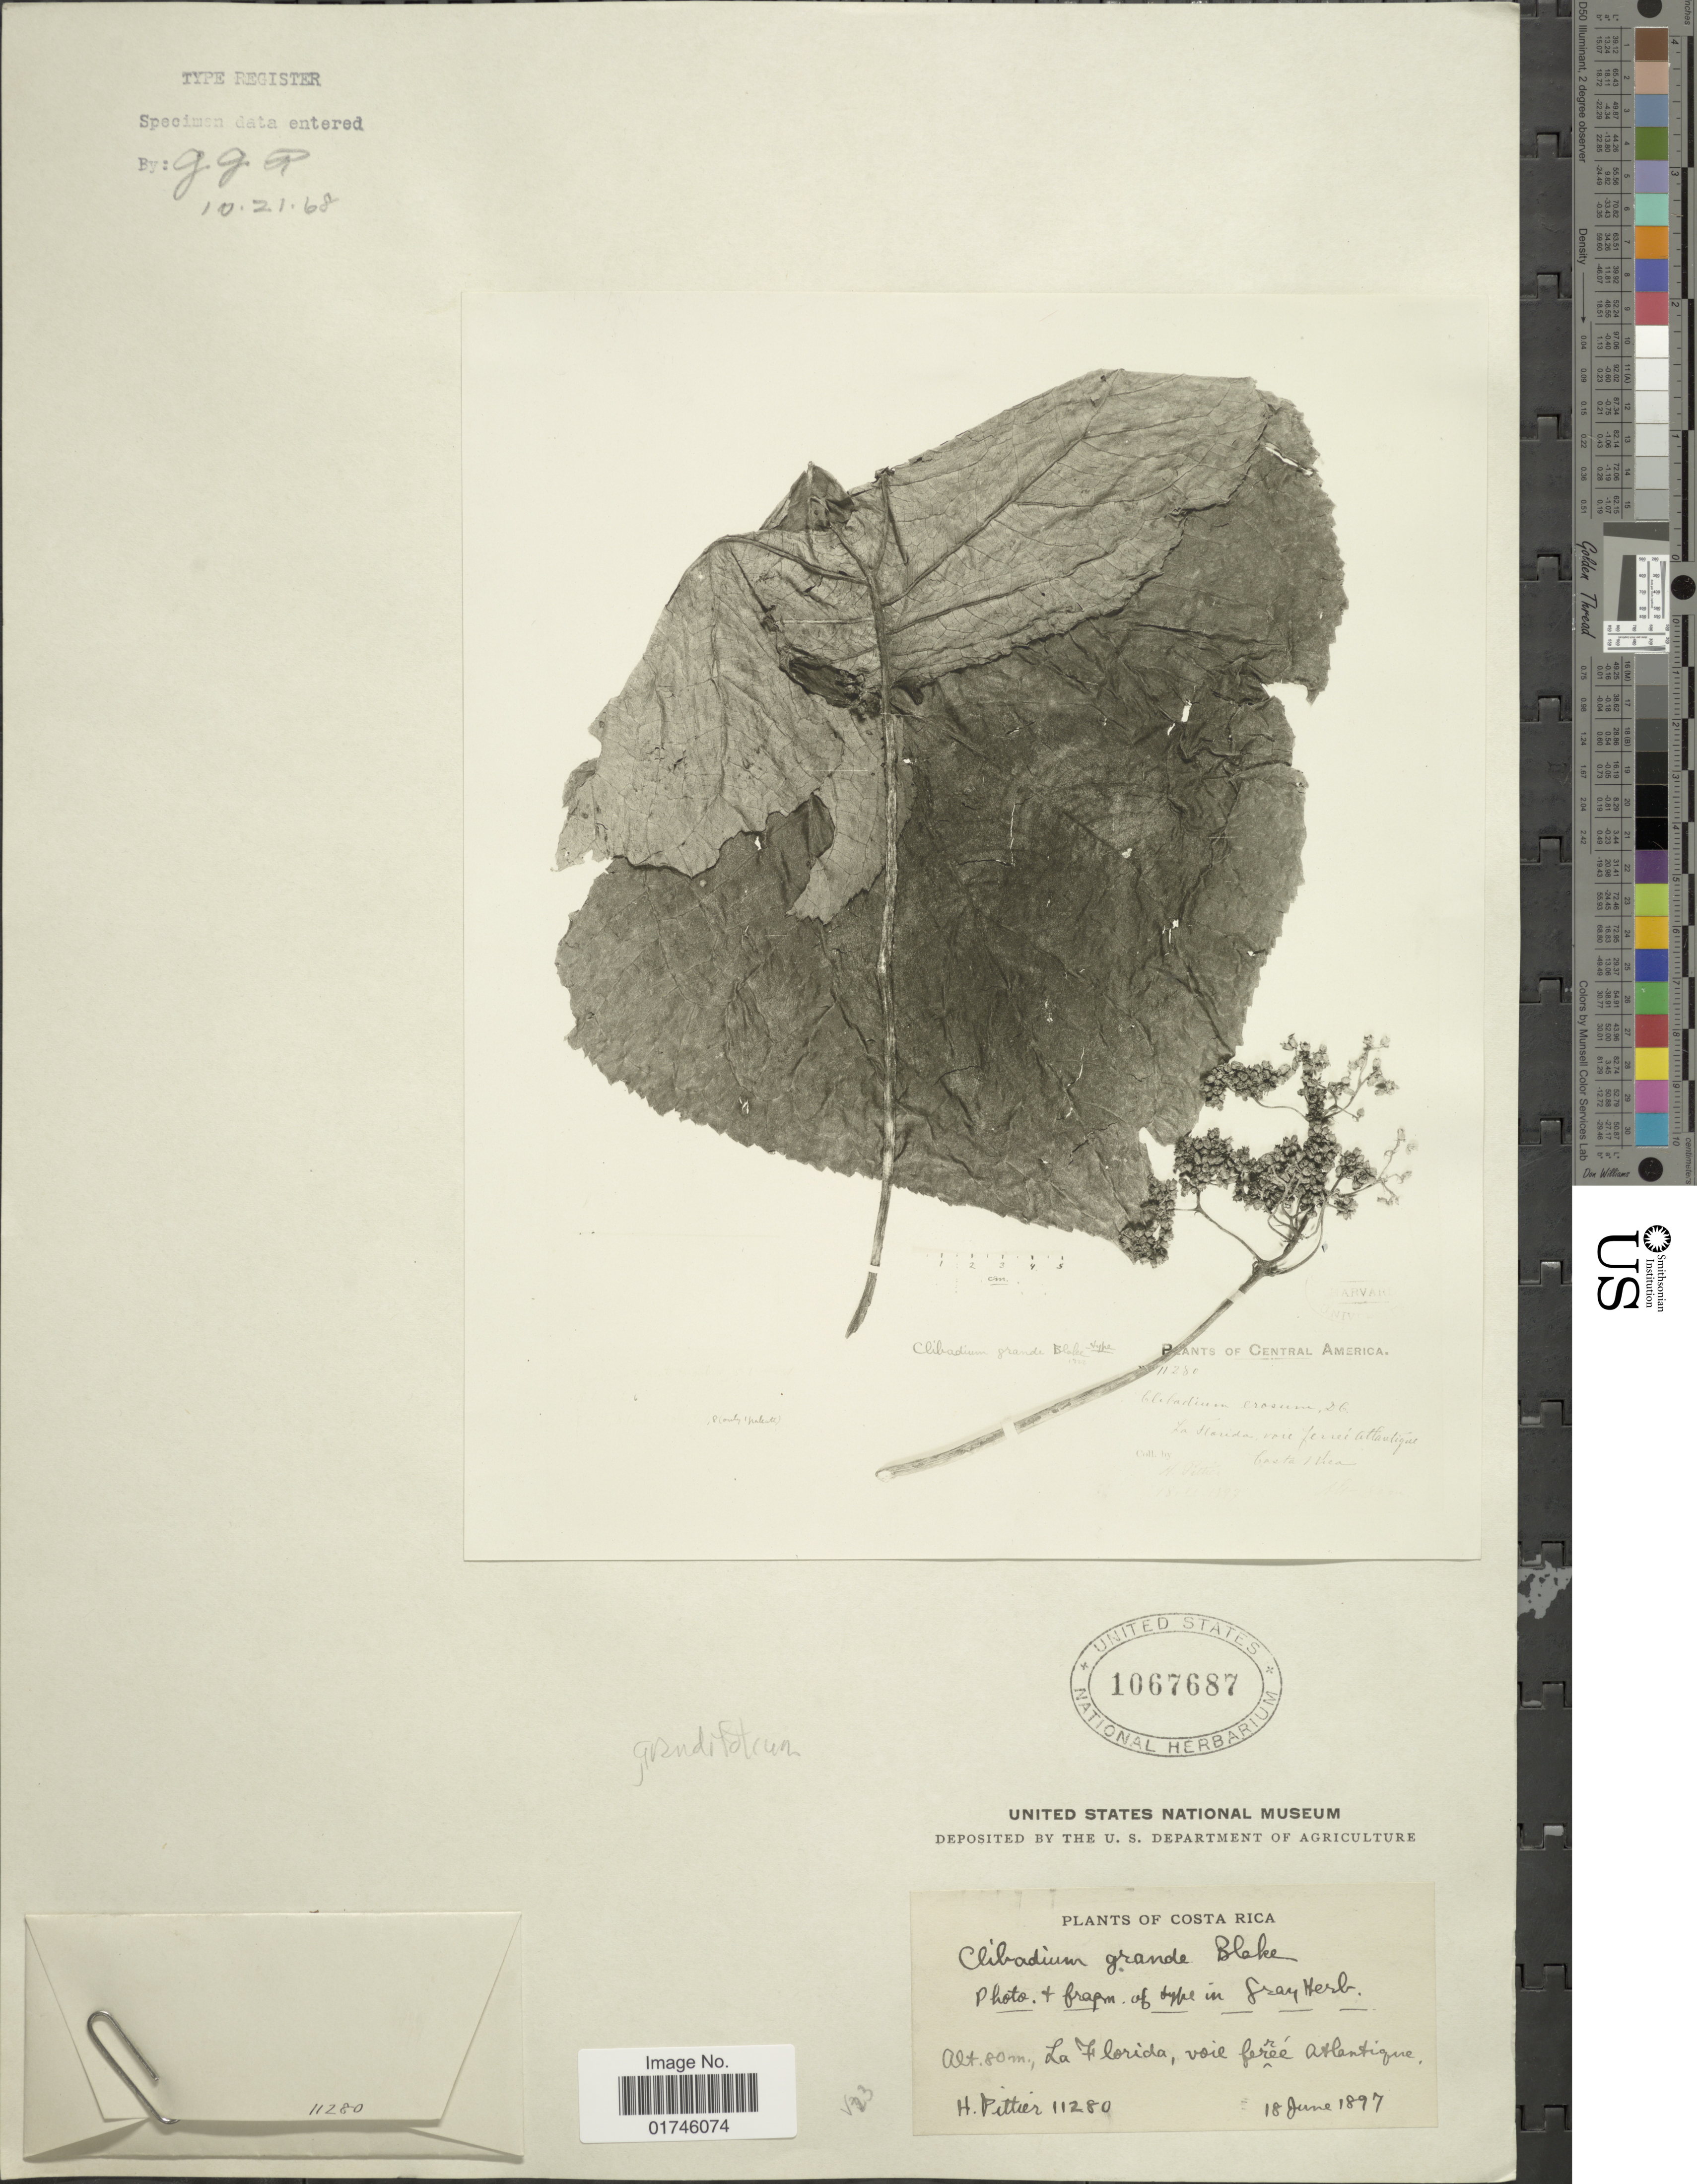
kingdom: Plantae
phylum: Tracheophyta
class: Magnoliopsida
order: Asterales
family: Asteraceae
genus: Clibadium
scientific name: Clibadium grandifolium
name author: S.F. Blake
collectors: P. H. Allen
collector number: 224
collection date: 1937-02-14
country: Panama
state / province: Coclé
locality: Provincia de Cocle. Vicinirty of El Valle, north rim.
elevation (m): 800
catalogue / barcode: US 1745040